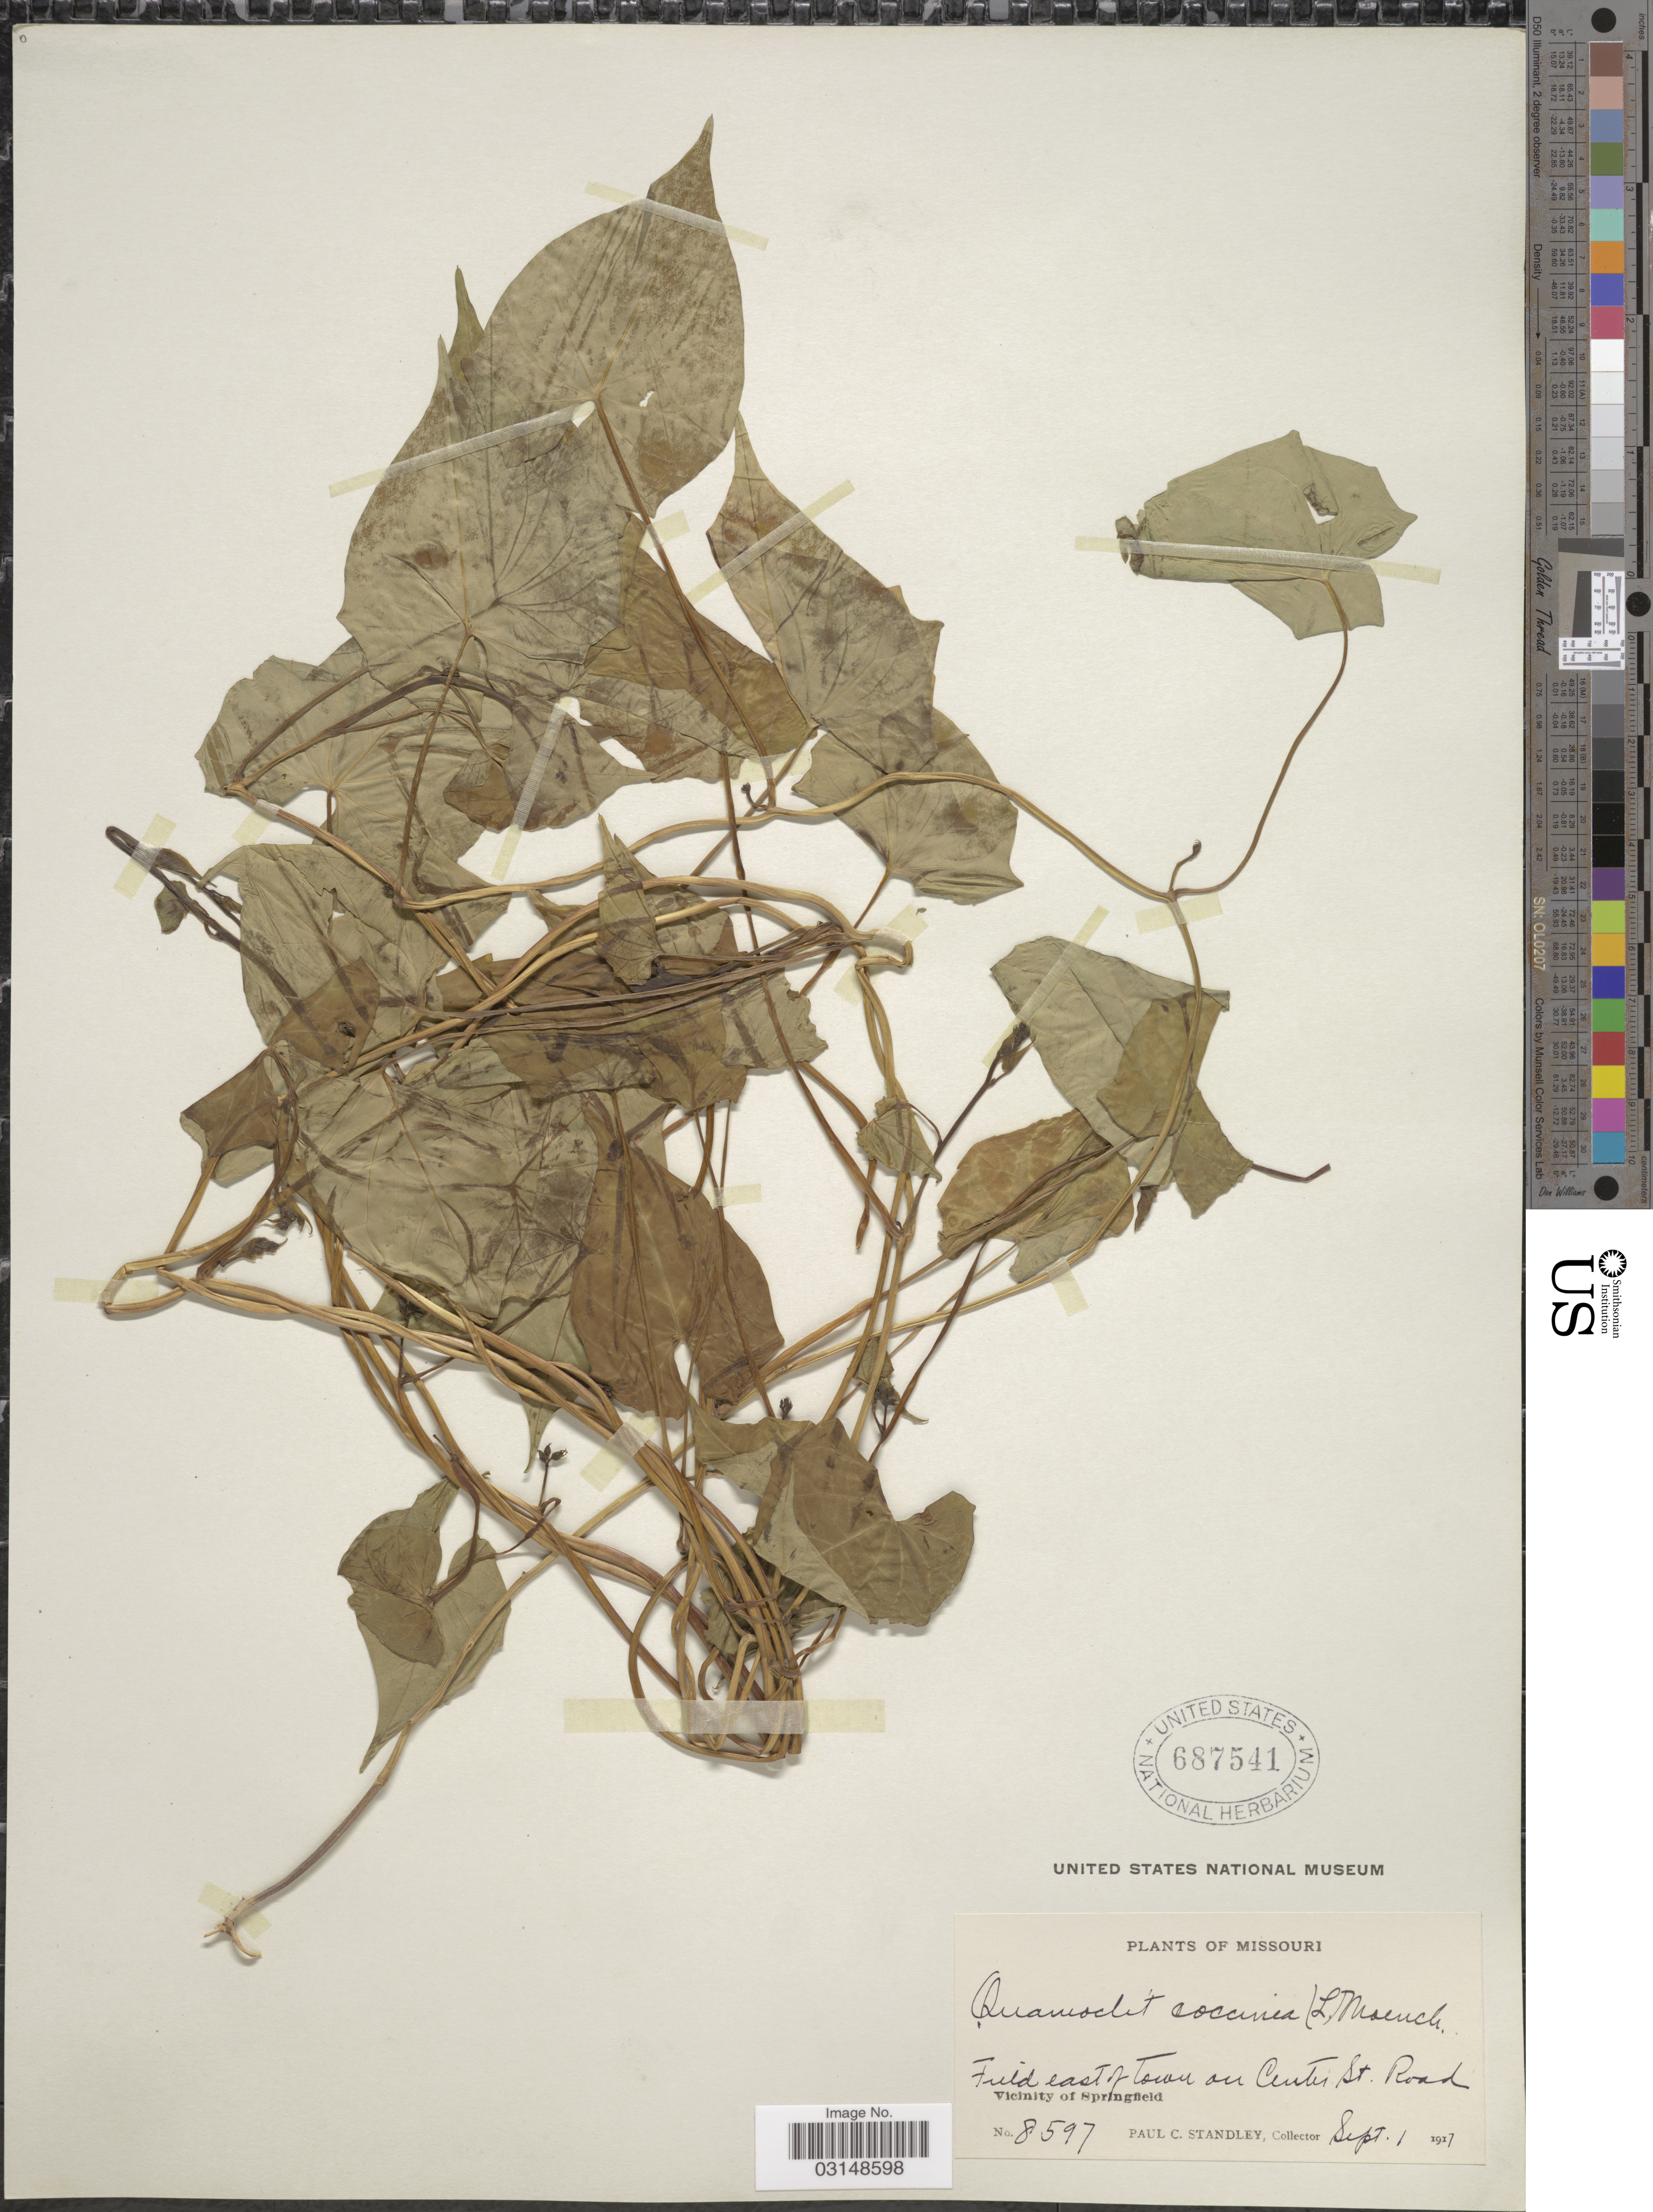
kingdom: Plantae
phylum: Tracheophyta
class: Magnoliopsida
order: Solanales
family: Convolvulaceae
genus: Ipomoea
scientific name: Ipomoea coccinea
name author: L.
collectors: P. C. Standley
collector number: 8597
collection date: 1917-09-01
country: United States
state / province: Missouri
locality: Field east of town on Center St. Road, Vicinity of Springfield.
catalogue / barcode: US 687541